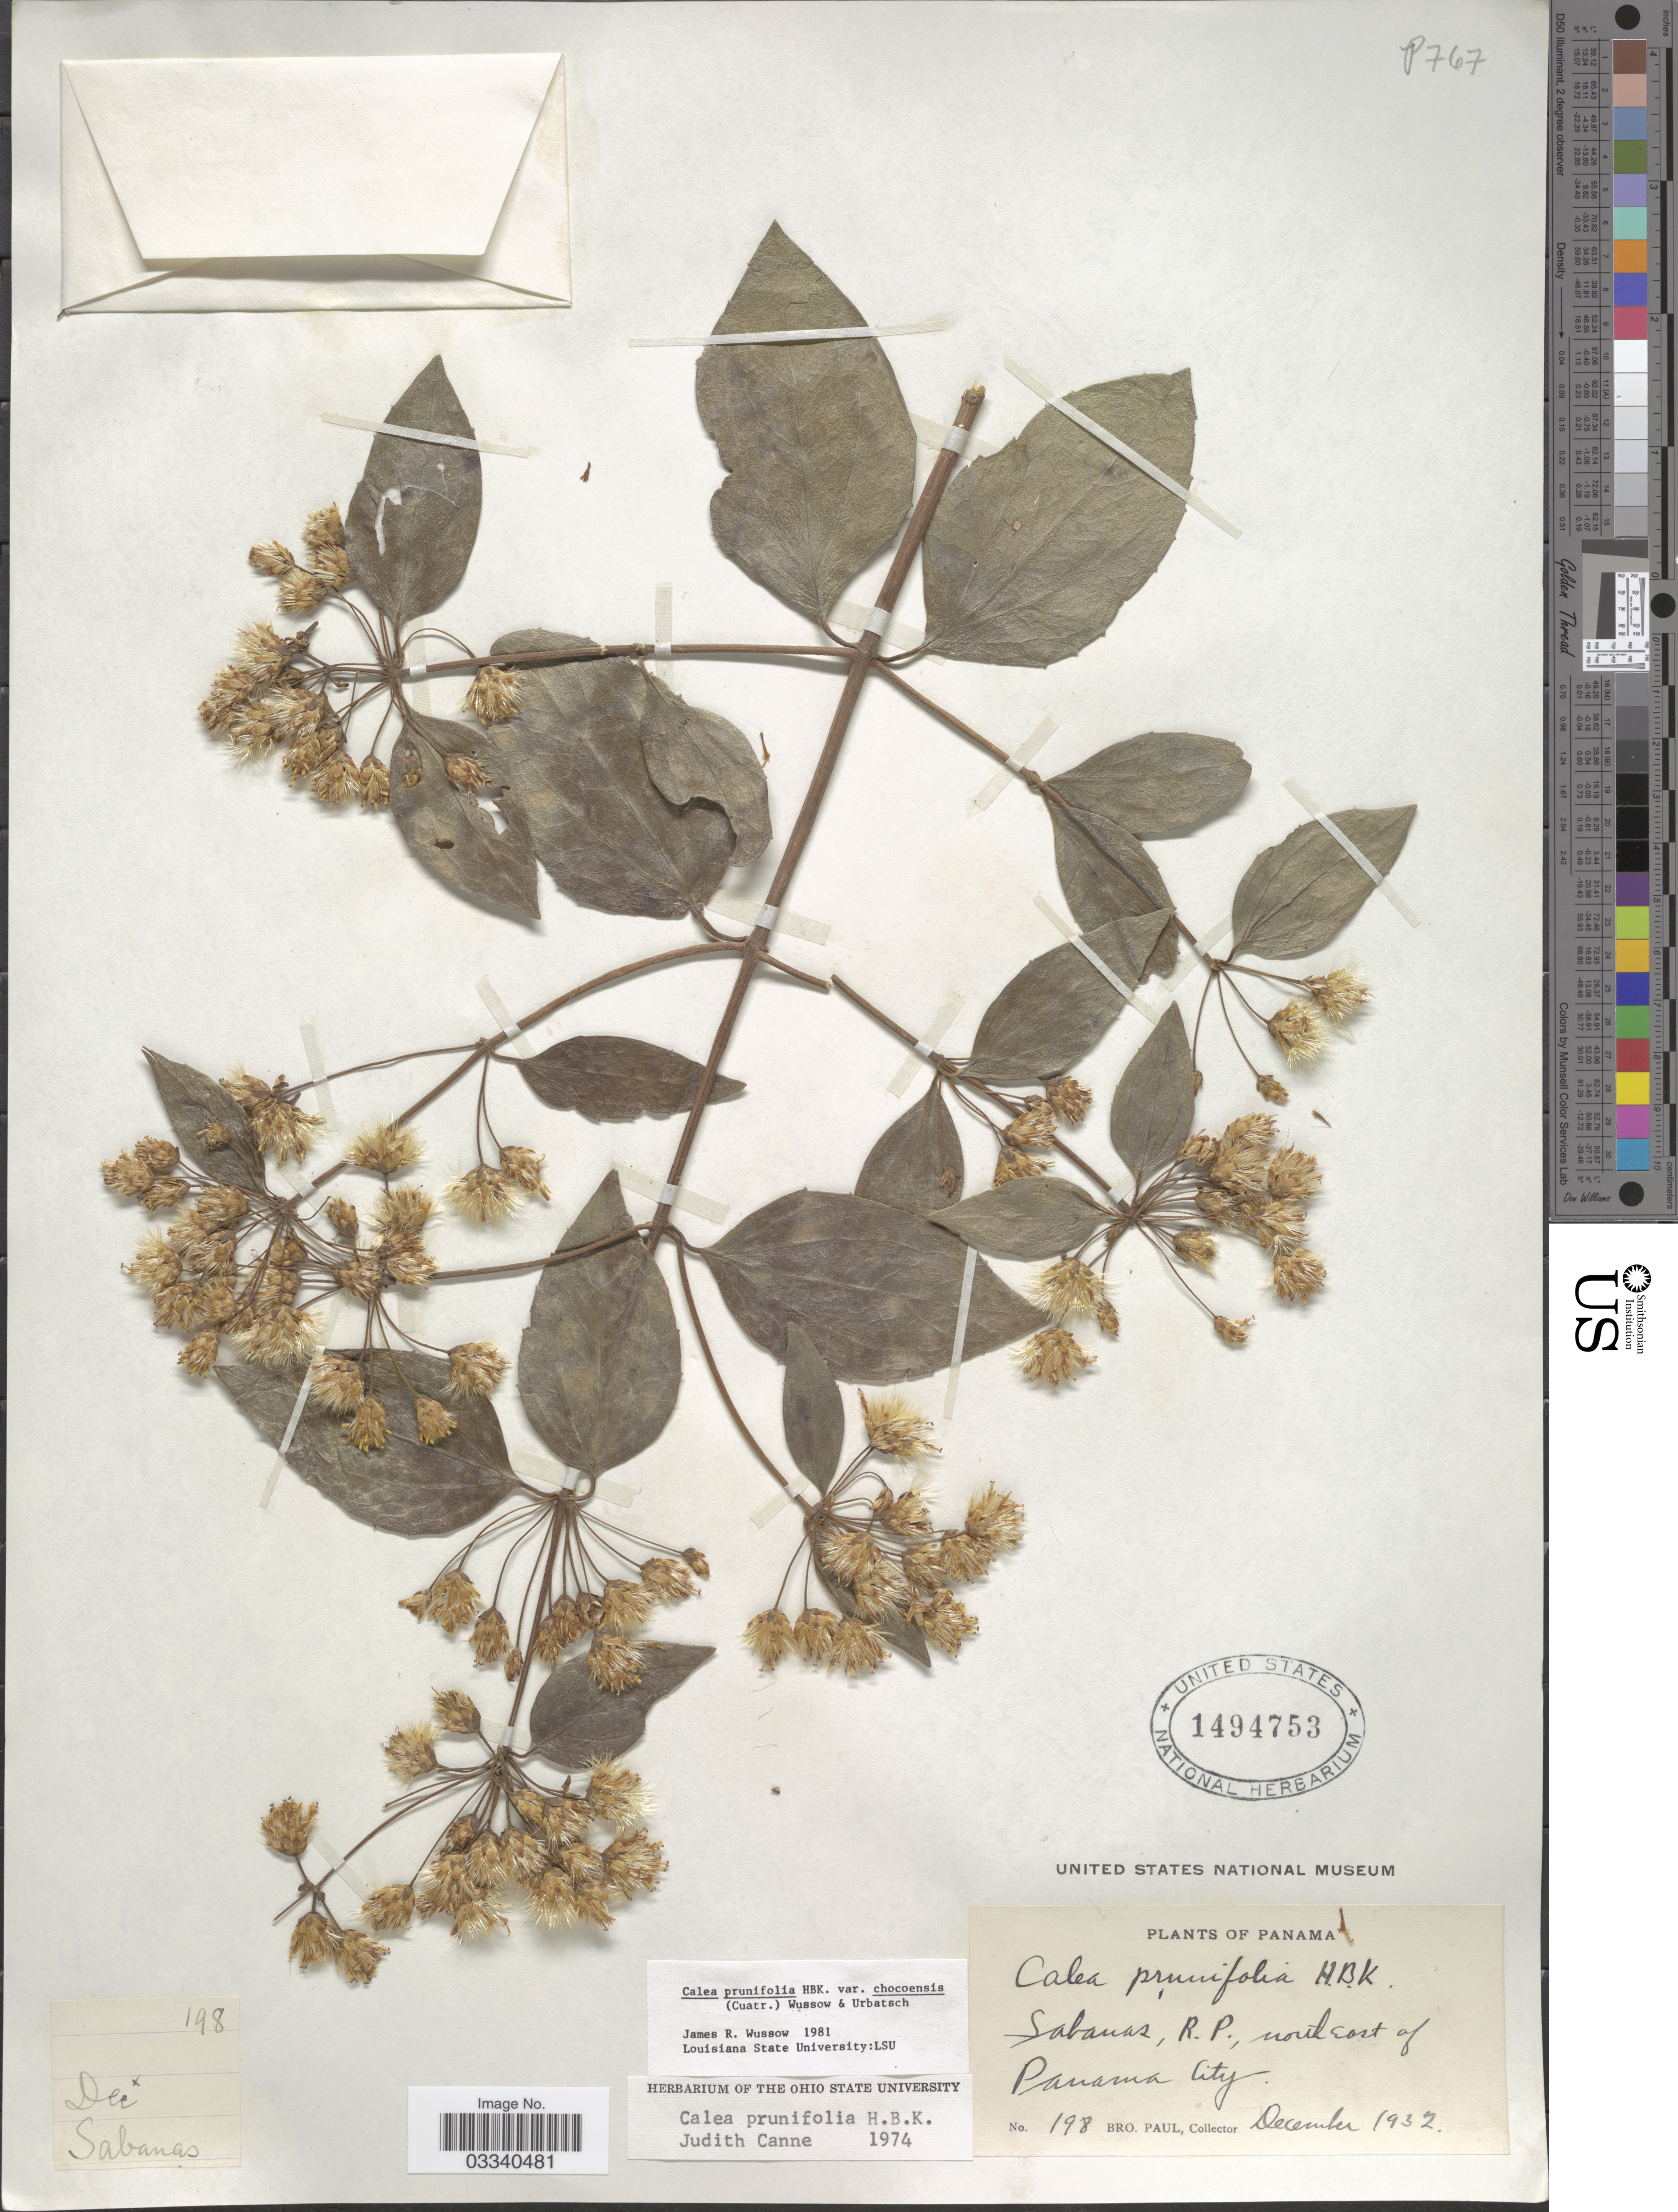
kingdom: Plantae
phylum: Tracheophyta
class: Magnoliopsida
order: Asterales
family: Asteraceae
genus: Calea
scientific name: Calea prunifolia var. chocoensis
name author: Kunth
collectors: B. Paul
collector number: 198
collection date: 1932-12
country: Panama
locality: Sabanas, R.P. north east of Panama City.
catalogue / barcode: US 1494753